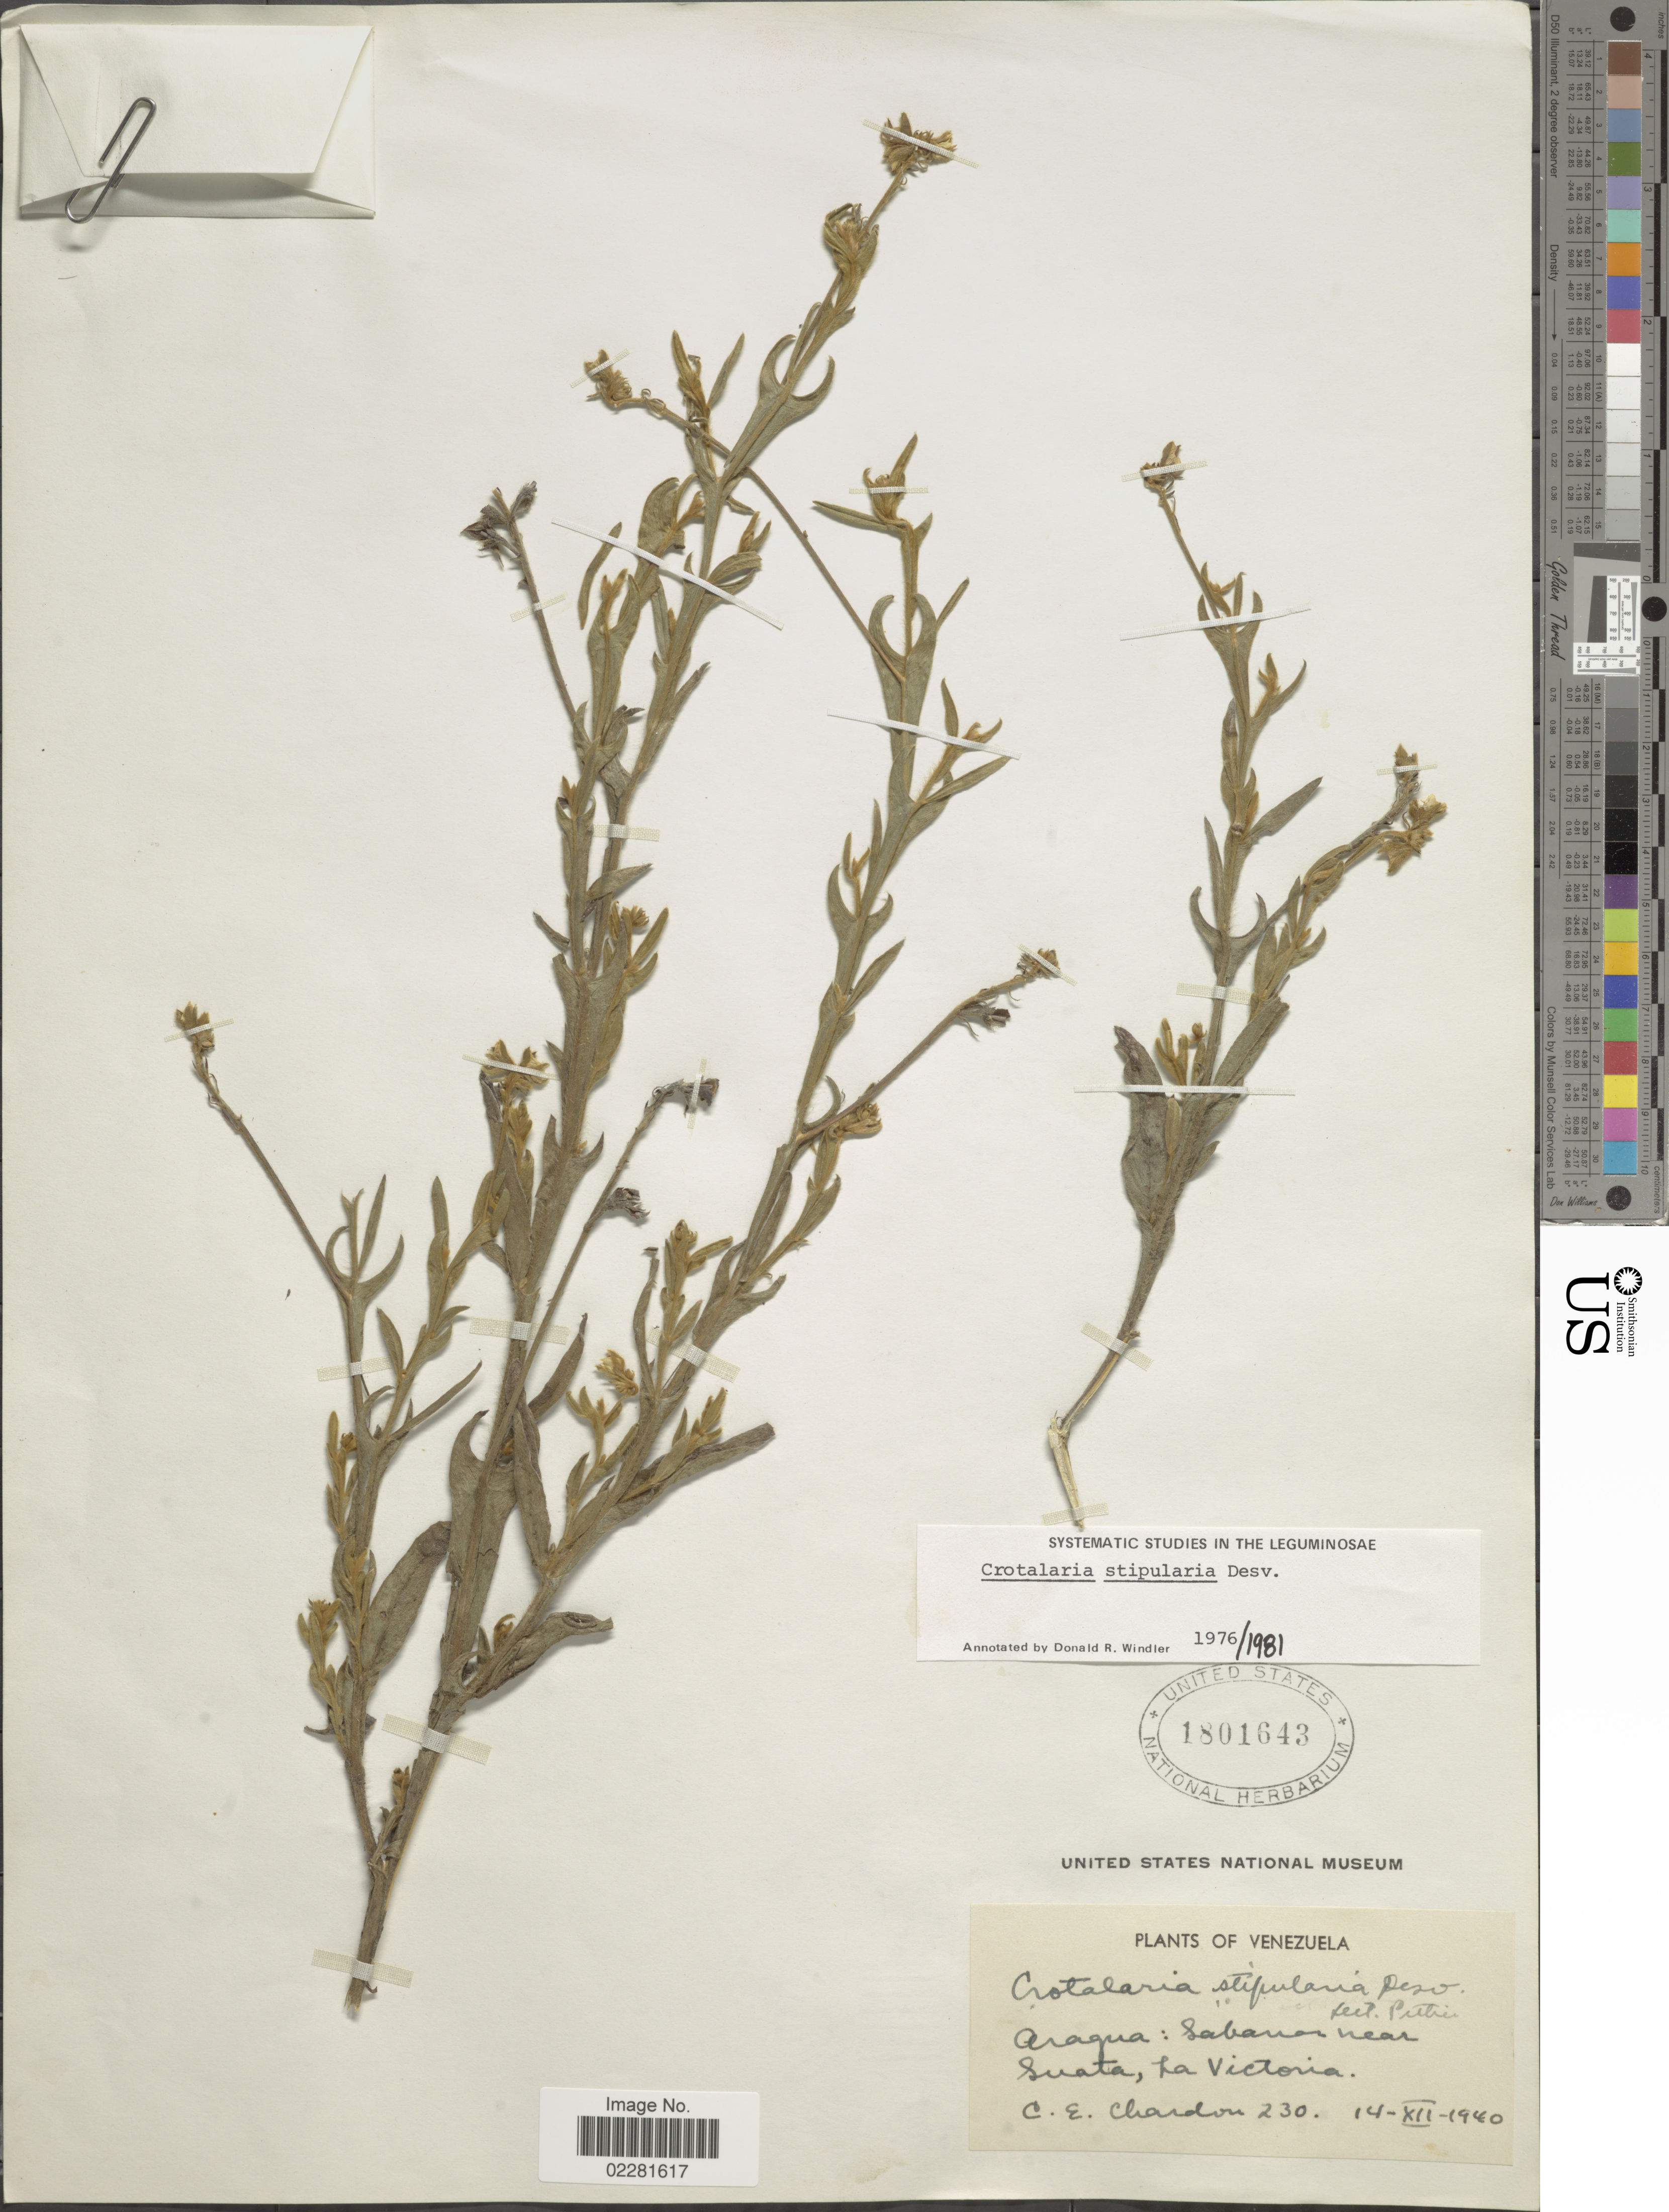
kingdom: Plantae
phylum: Tracheophyta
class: Magnoliopsida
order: Fabales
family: Fabaceae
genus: Crotalaria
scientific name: Crotalaria stipularia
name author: Desv.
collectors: C. E. Chardón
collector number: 230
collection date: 1940-12-14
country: Venezuela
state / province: Aragua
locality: Sabanna near Suata, La Victoria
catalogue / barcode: US 1801643